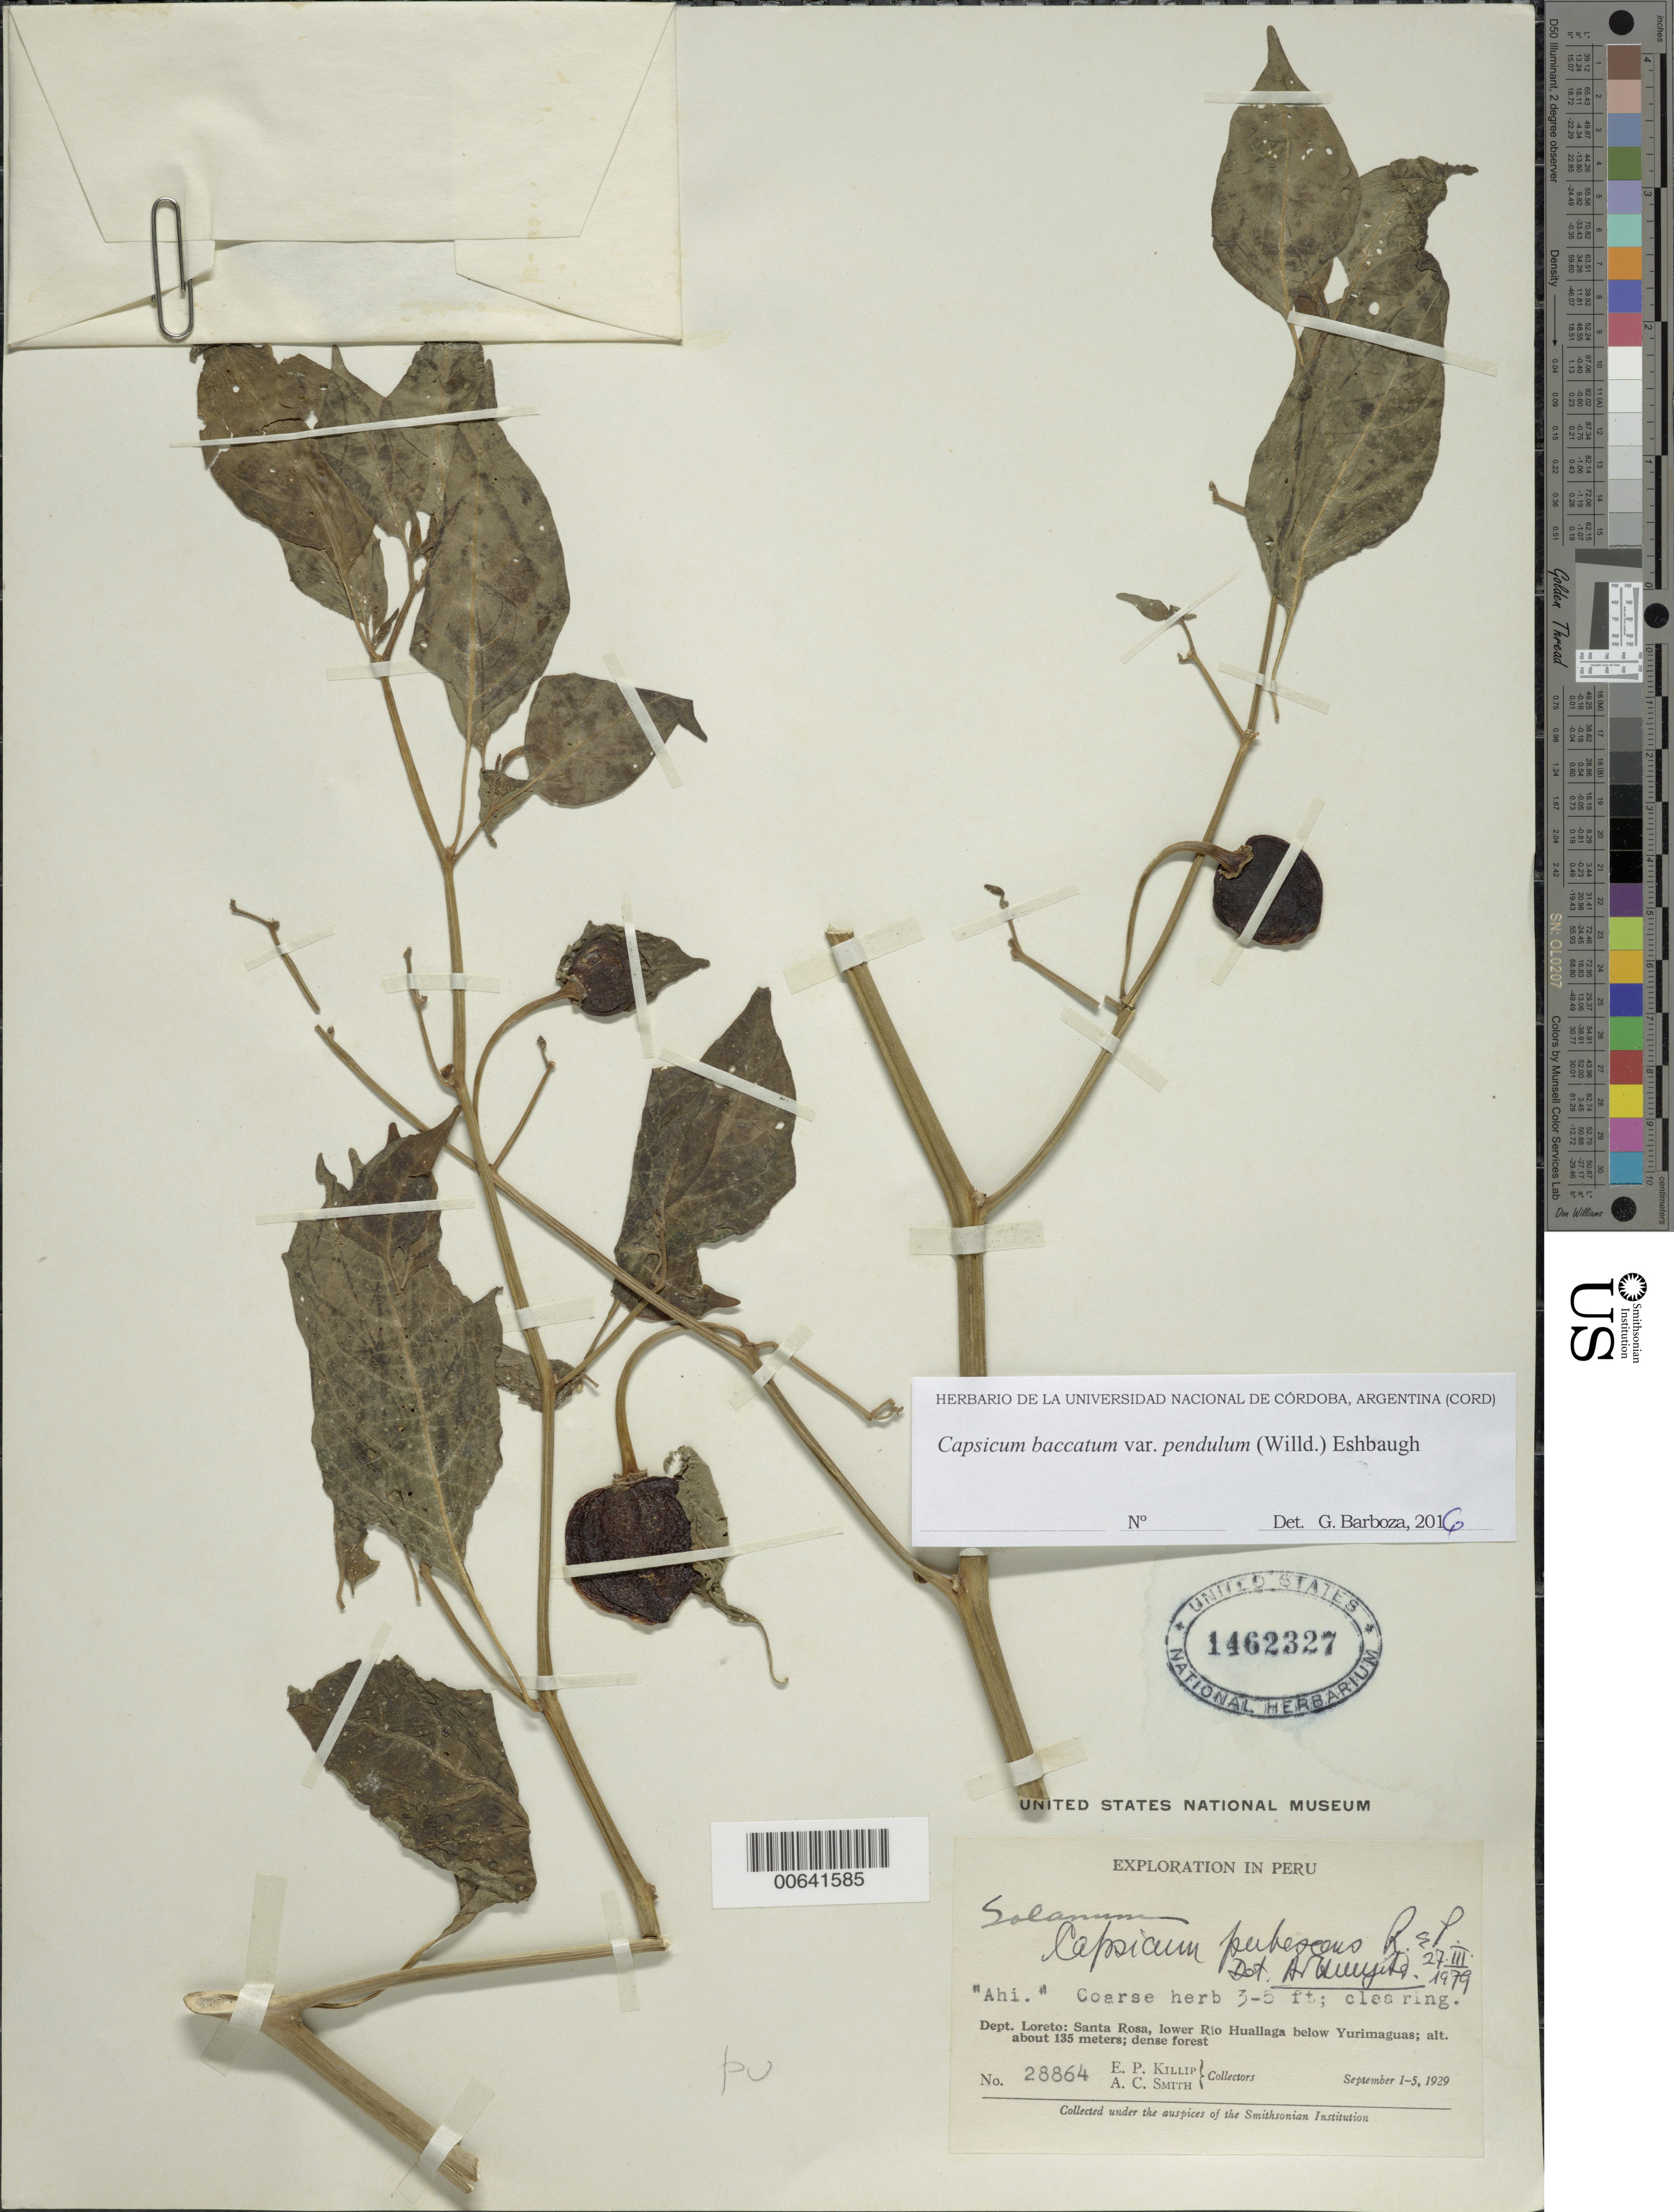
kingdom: Plantae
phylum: Tracheophyta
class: Magnoliopsida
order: Solanales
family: Solanaceae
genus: Capsicum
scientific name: Capsicum baccatum var. pendulum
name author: L.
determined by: Barboza, G. E., (CORD), Museo Botanico - Cordoba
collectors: E. P. Killip & A. C. Smith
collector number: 28864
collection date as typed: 01 Sep 1929 to 05 Sep 1929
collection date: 1929-09-01/1929-09-05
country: Peru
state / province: Loreto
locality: Santa Rosa, lower Rio Huallaga, below Yurimaguas.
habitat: Dense forest.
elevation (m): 135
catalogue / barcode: US 1462327